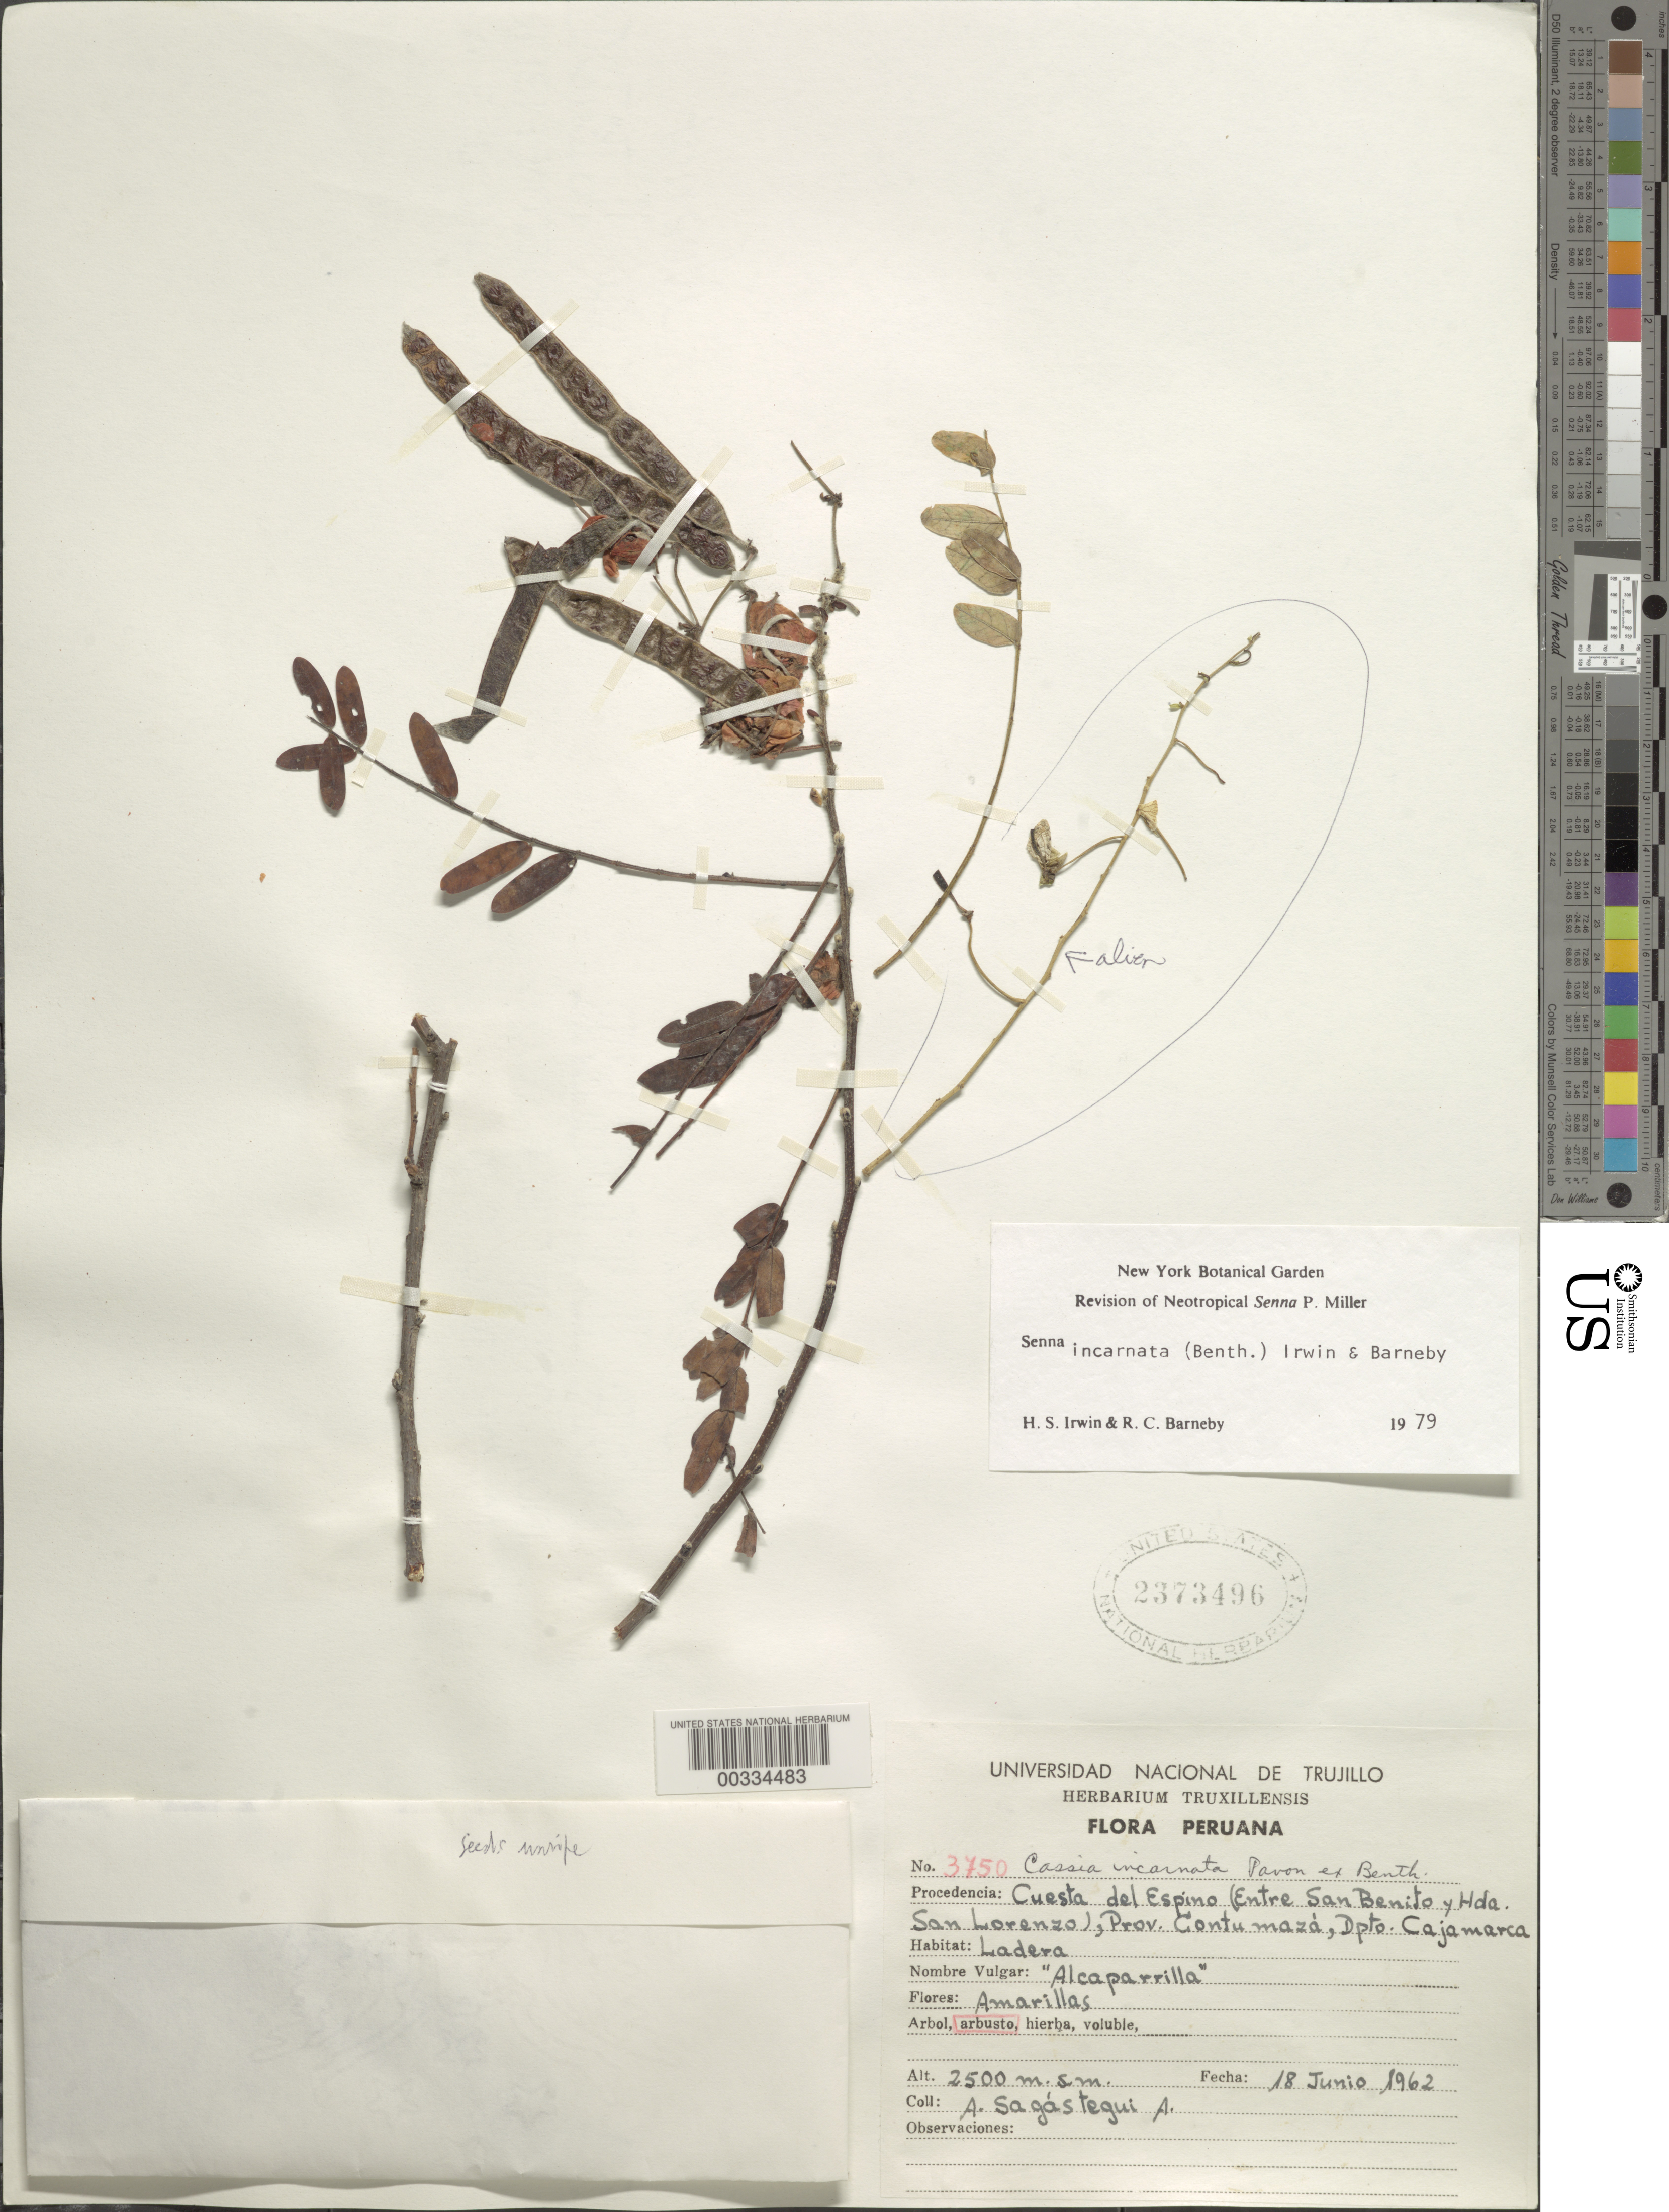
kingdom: Plantae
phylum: Tracheophyta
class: Magnoliopsida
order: Fabales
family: Fabaceae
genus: Senna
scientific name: Senna incarnata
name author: (Pav. ex Benth.) H.S. Irwin & Barneby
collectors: A. Sagástegui A.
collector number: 3750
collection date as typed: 18 Jun 1962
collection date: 1962-06-18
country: Peru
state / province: Cajamarca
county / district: Contumazá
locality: Cuesta del Espino (between San Benito and Hacienda San Lorenzo)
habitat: Slope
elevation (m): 2500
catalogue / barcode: US 2373496